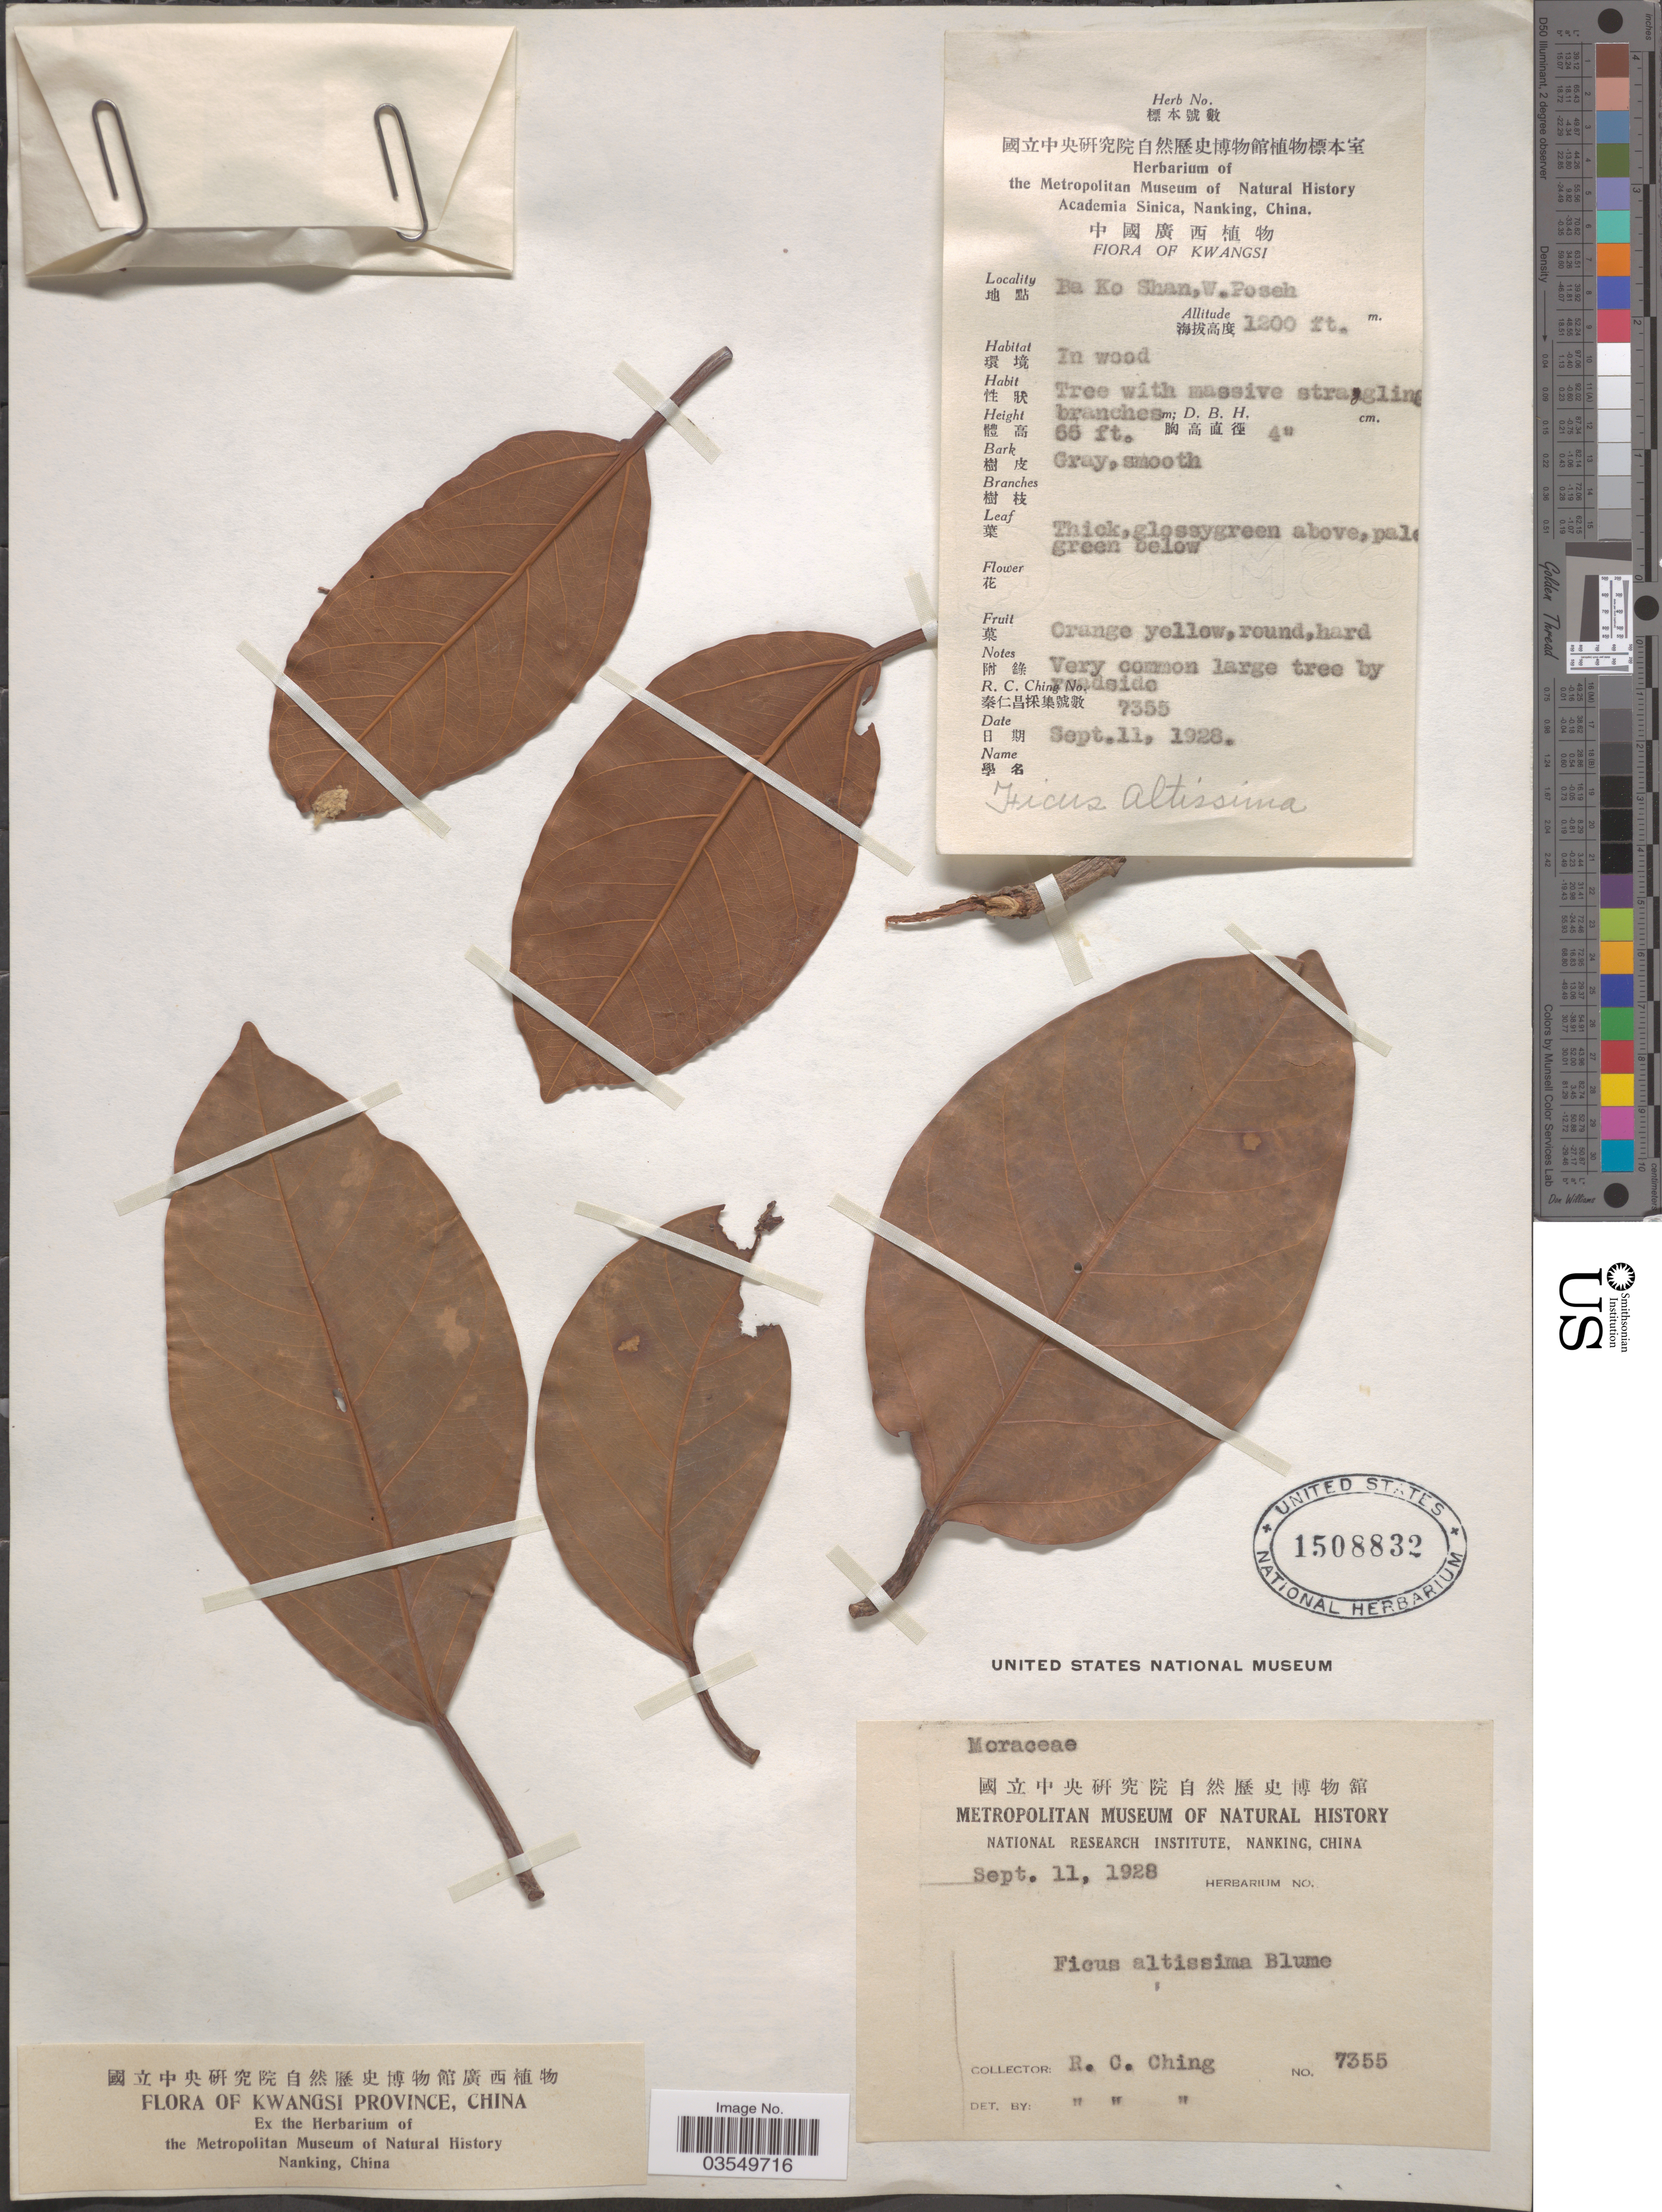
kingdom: Plantae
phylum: Tracheophyta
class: Magnoliopsida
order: Rosales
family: Moraceae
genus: Ficus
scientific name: Ficus altissima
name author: Blume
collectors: R. C. Ching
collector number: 7355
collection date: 1928-09-11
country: China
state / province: Guangxi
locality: Ba Ko Shan,W.Poseh. Kwangsi Province.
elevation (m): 366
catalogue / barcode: US 1508832